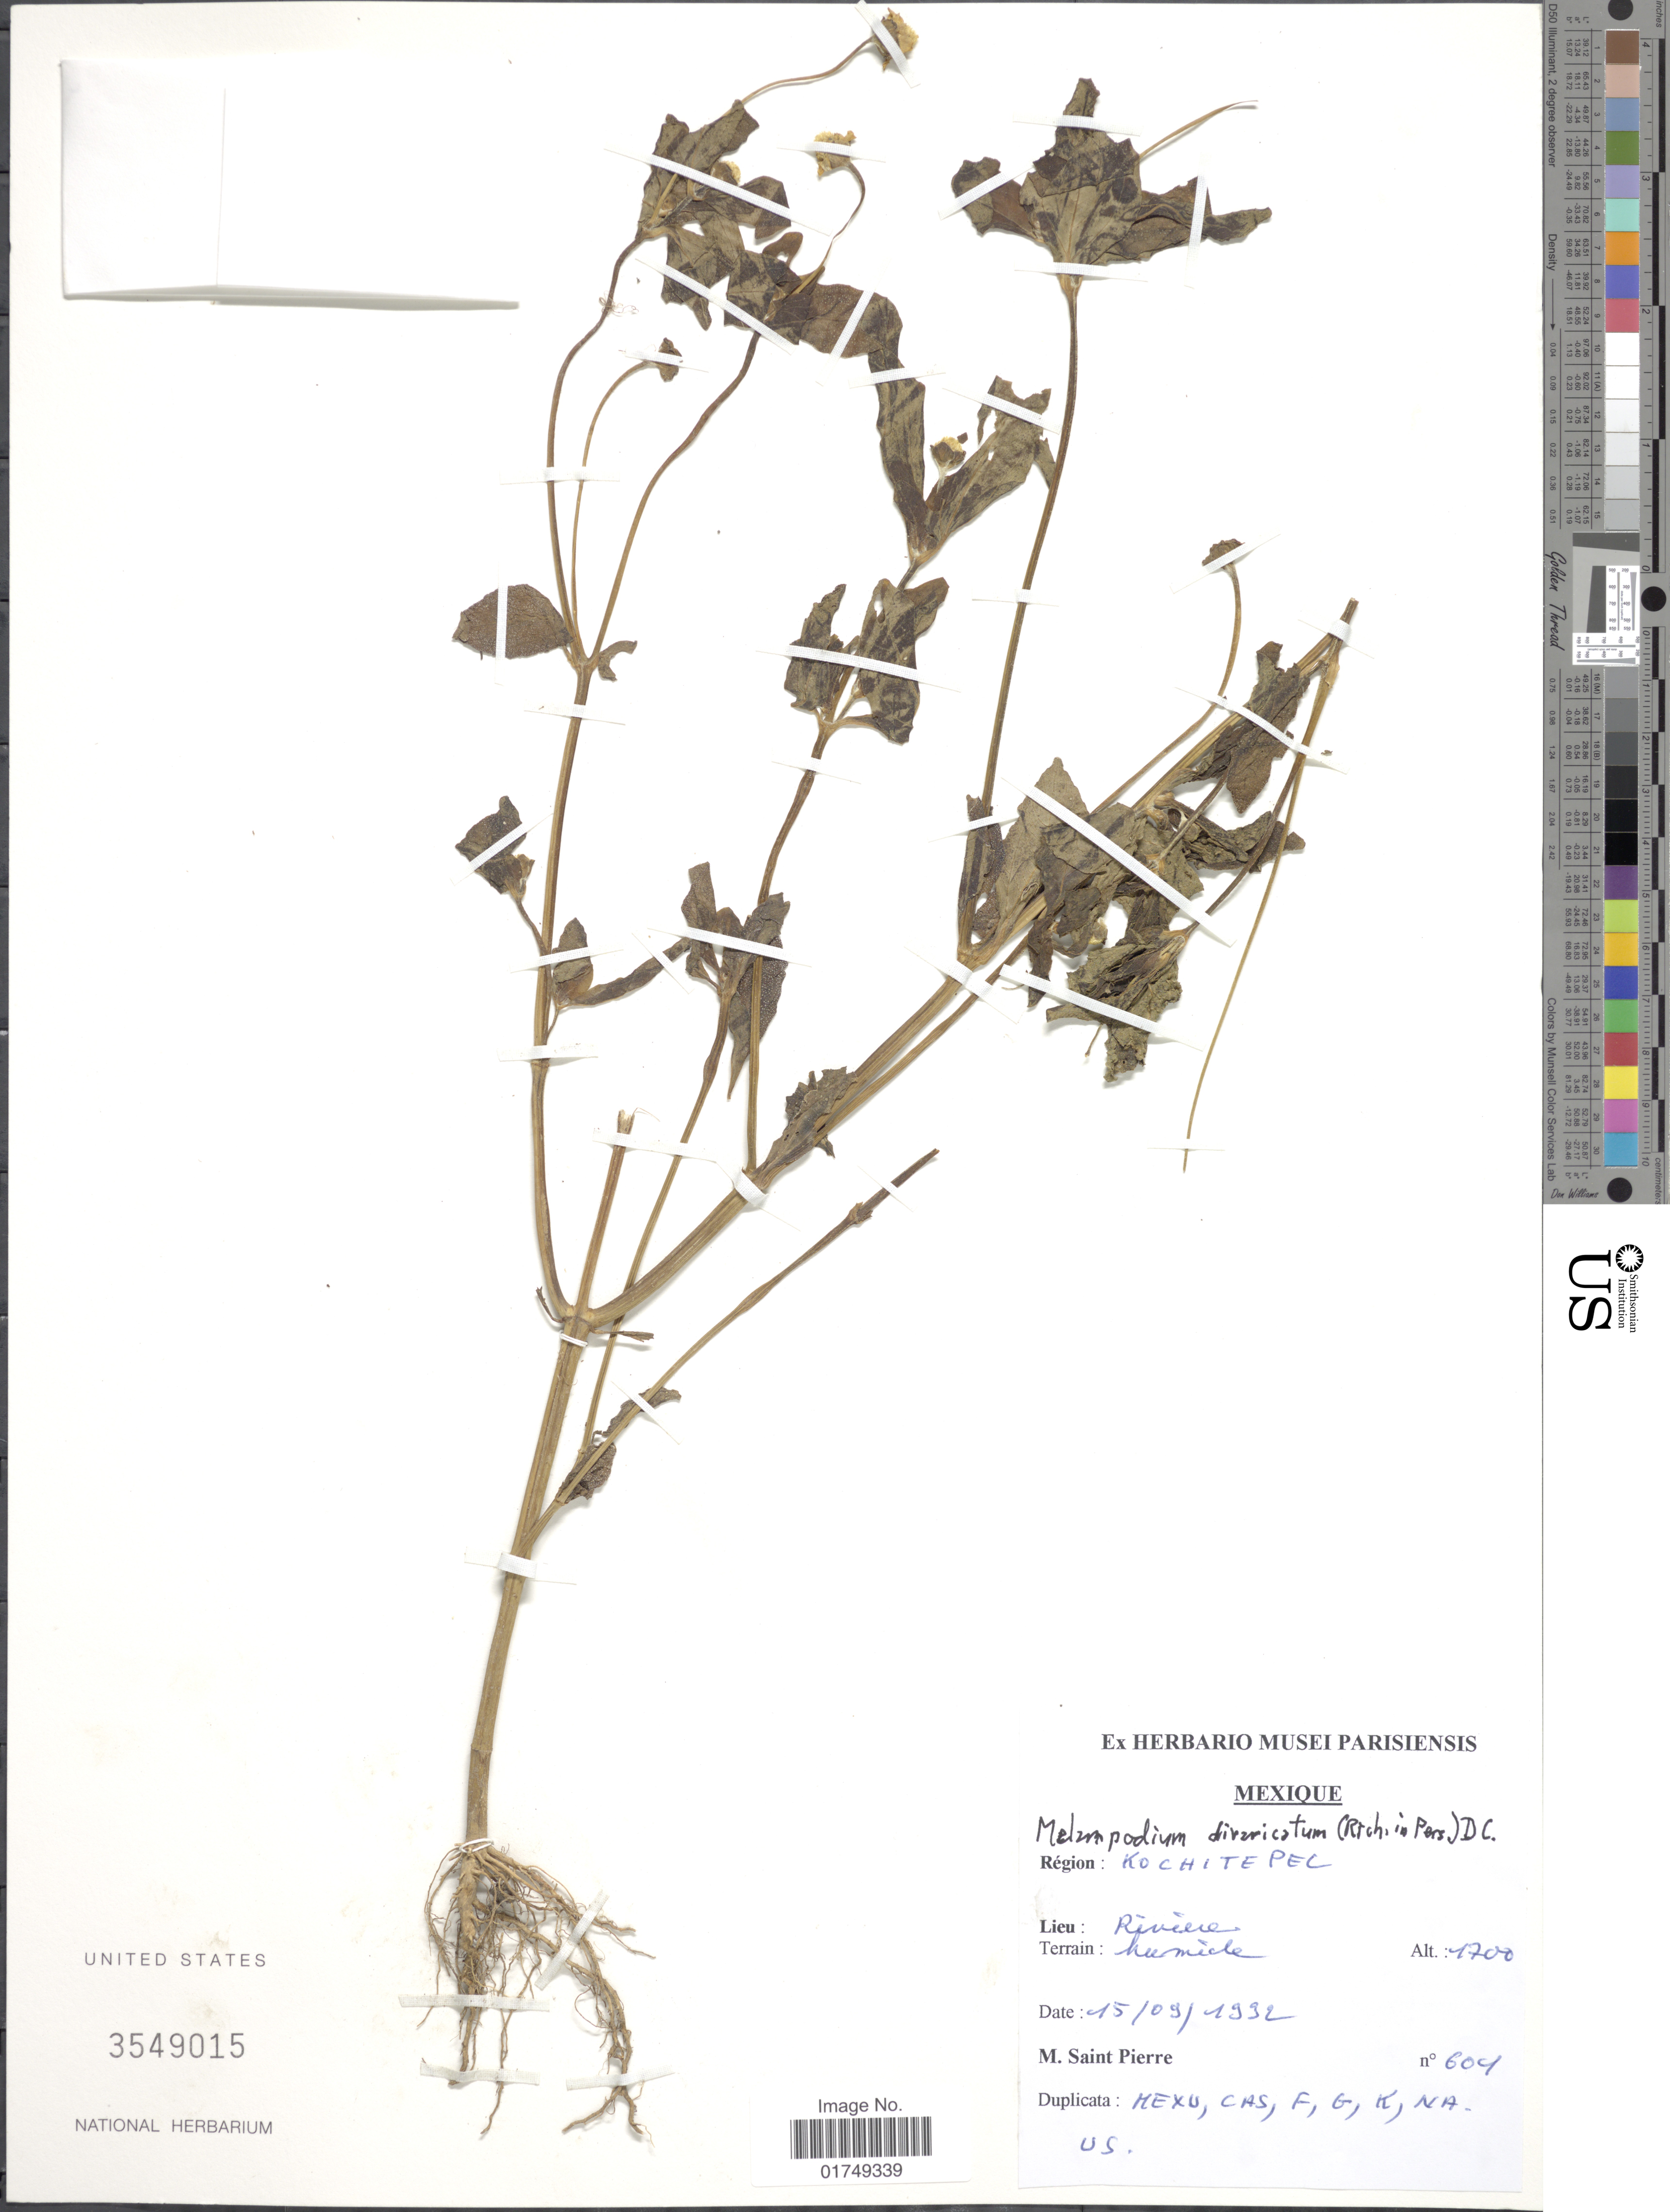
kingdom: Plantae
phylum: Tracheophyta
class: Magnoliopsida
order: Asterales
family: Asteraceae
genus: Melampodium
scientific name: Melampodium divaricatum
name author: (Rich.) DC.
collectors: M. Saint-Pierre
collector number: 604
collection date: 1932-03-15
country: Mexico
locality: Kochitepec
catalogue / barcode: US 3549015